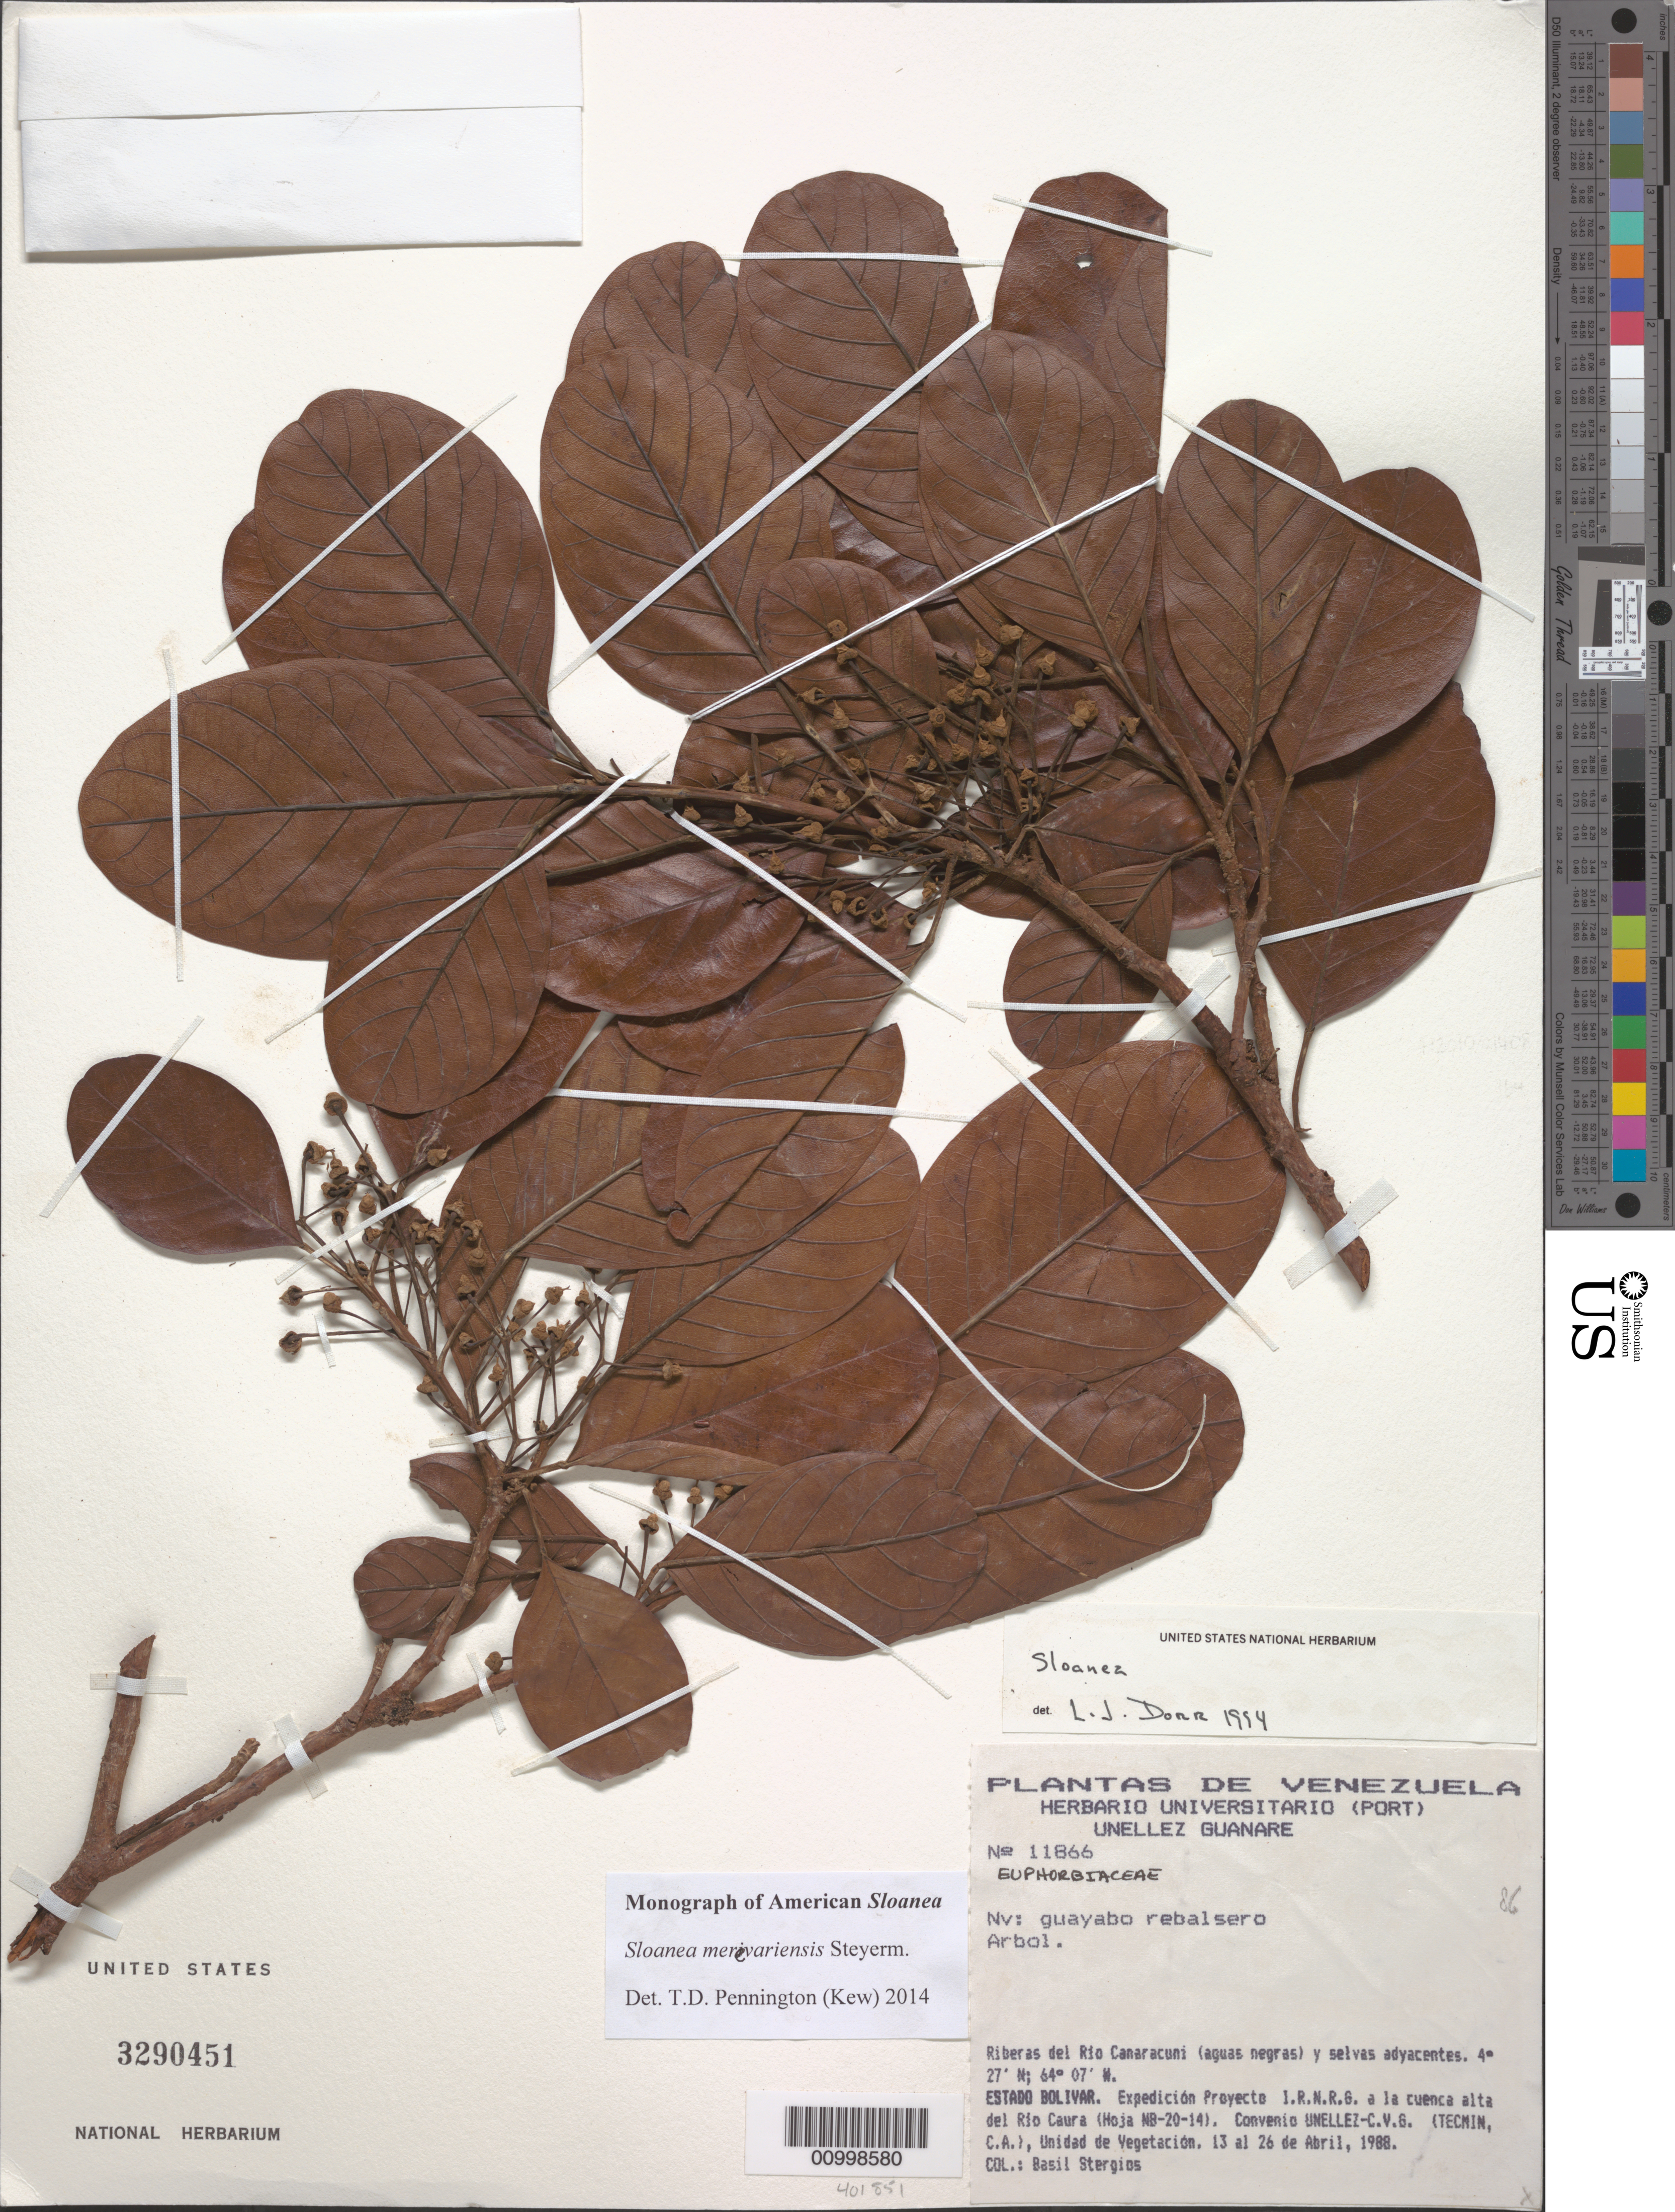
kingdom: Plantae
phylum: Tracheophyta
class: Magnoliopsida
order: Oxalidales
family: Elaeocarpaceae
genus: Sloanea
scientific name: Sloanea merevariensis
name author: Pittier ex Steyerm.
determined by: Pennington, T. D., (K)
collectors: B. G. Stergios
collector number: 11866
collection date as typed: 13-Apr-88 to 26-Apr-88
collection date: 1988-04-13/1988-04-26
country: Venezuela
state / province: Bolívar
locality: Río Canaracuni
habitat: Riberas del río (aguas negras) y selvas adyacentes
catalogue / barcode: US 3290451